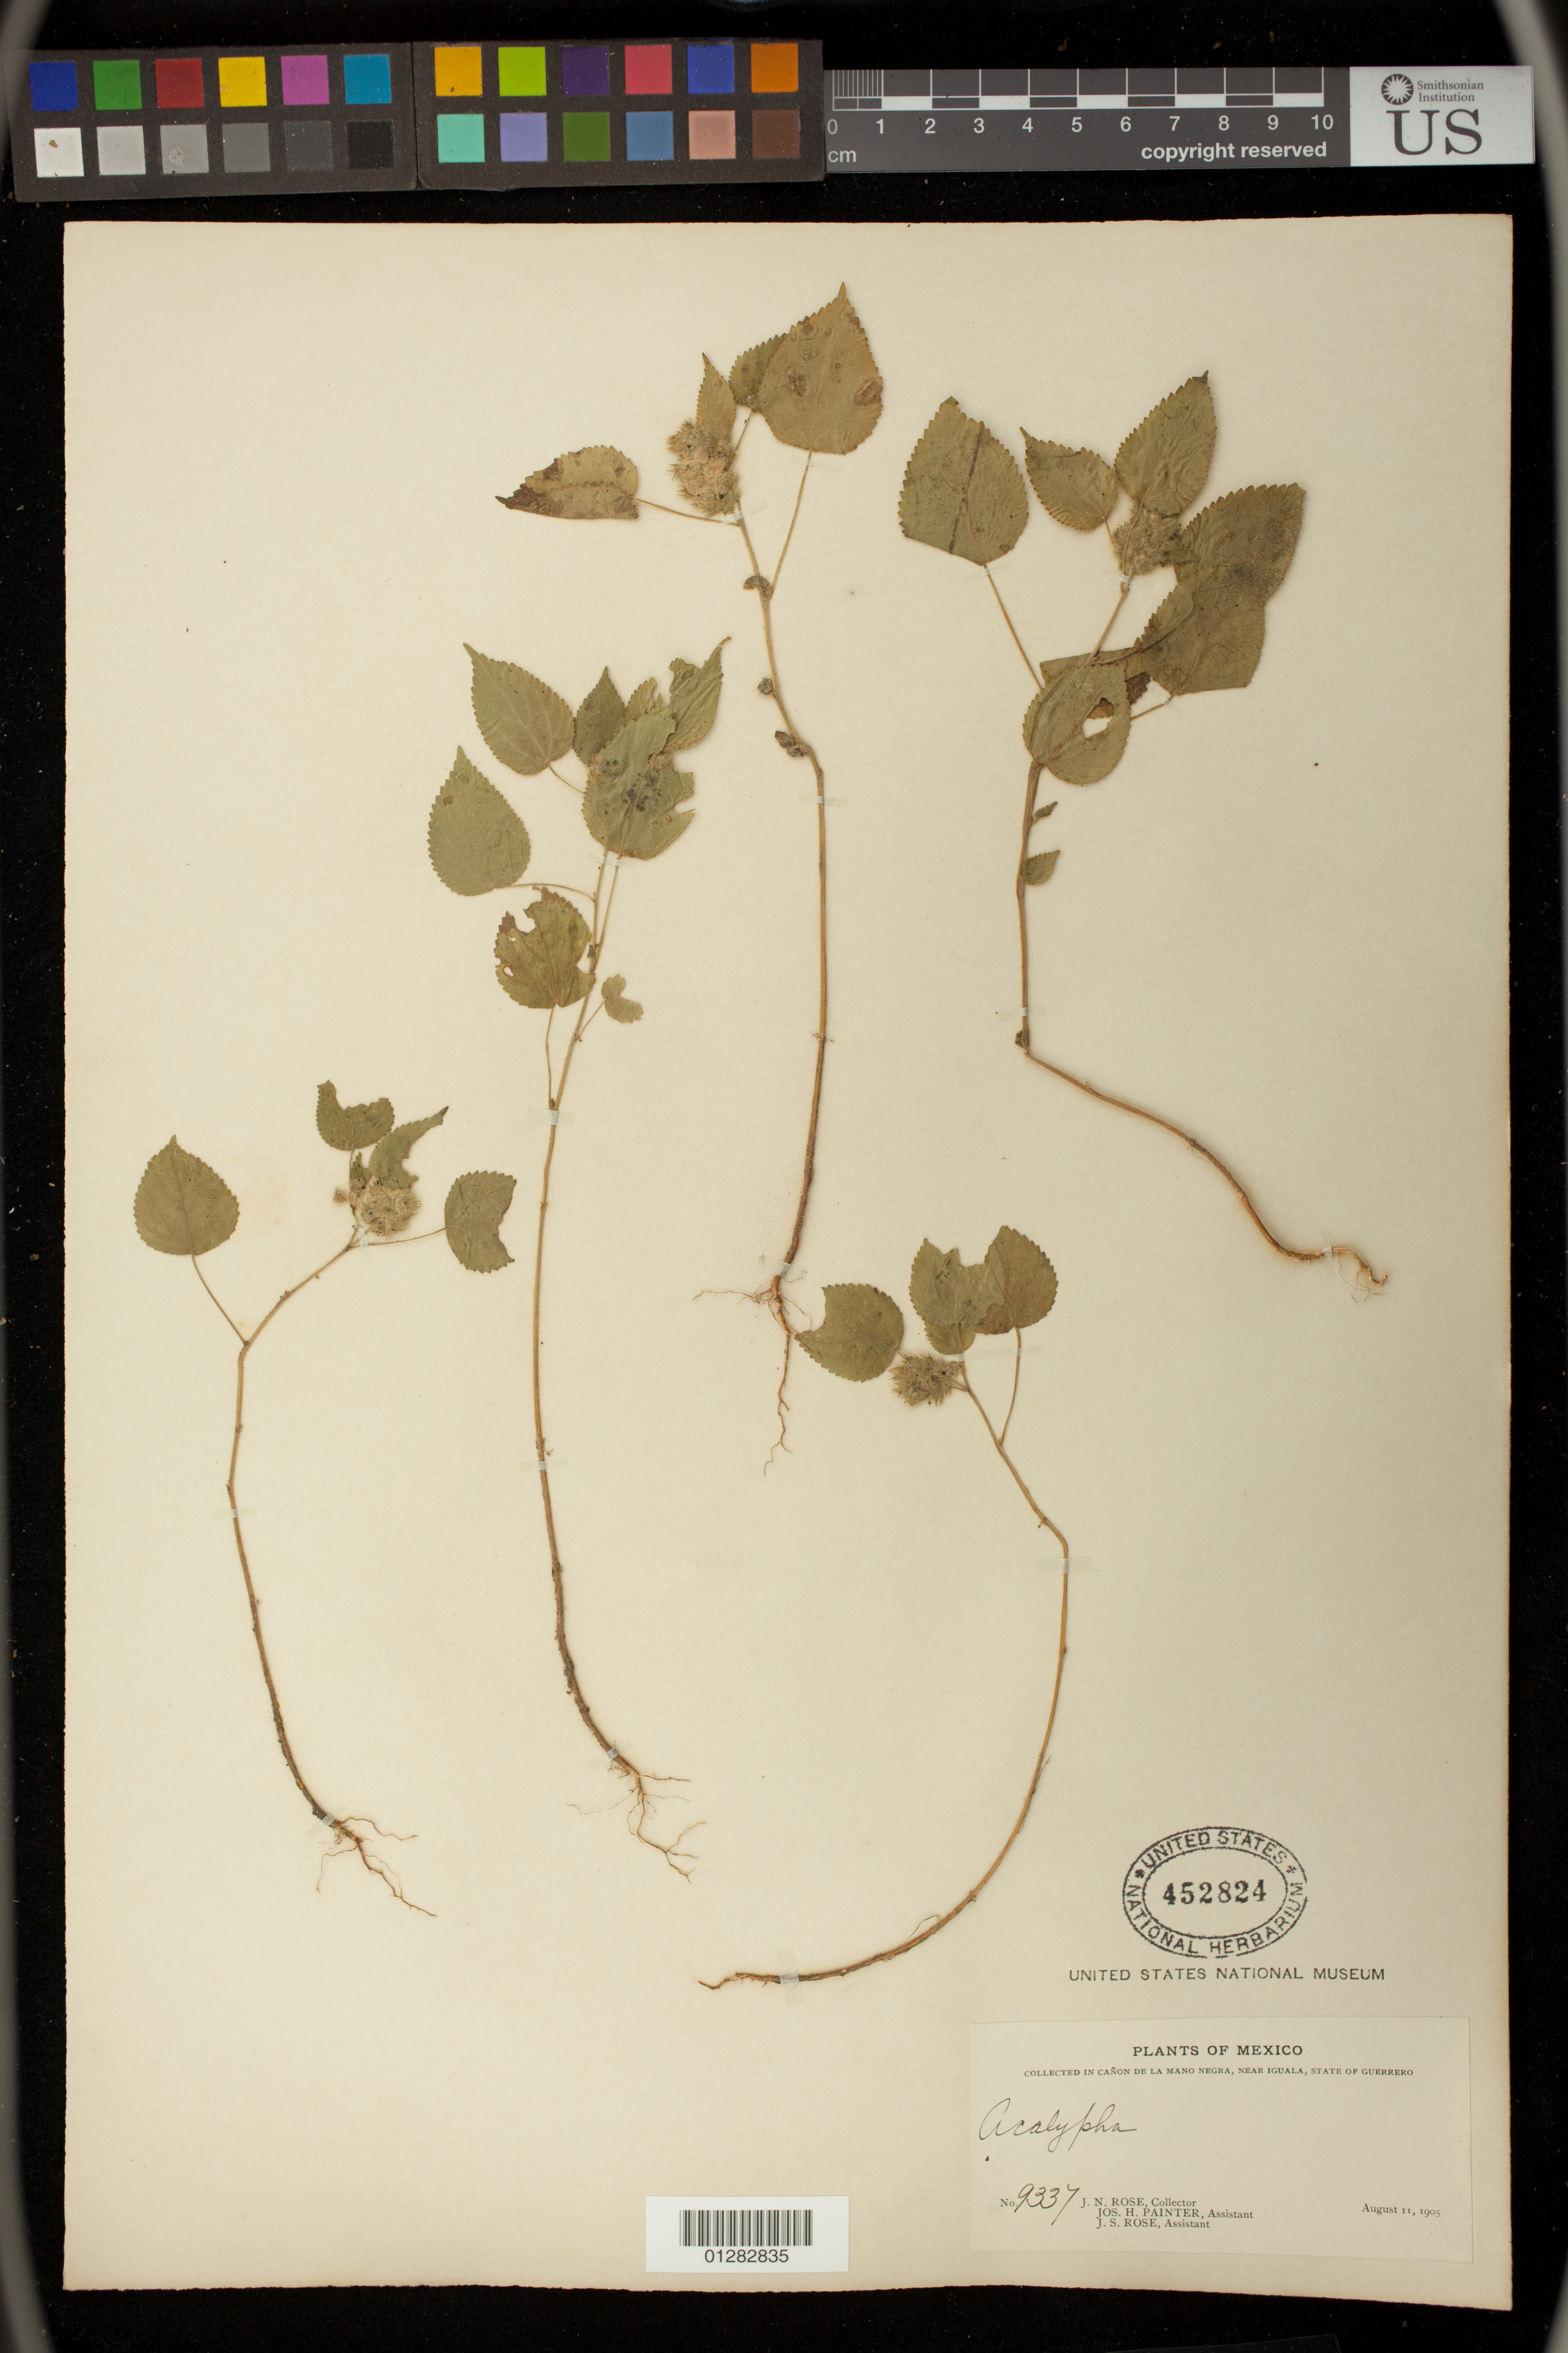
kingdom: Plantae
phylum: Tracheophyta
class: Magnoliopsida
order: Malpighiales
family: Euphorbiaceae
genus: Acalypha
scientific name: Acalypha sp.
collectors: J. N. Rose, J. H. Painter & J. S. Rose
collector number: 9337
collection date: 1905-08-11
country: Mexico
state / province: Guerrero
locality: Collected in Canon De La Mano Negra, Near Iguala,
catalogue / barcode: US 452824